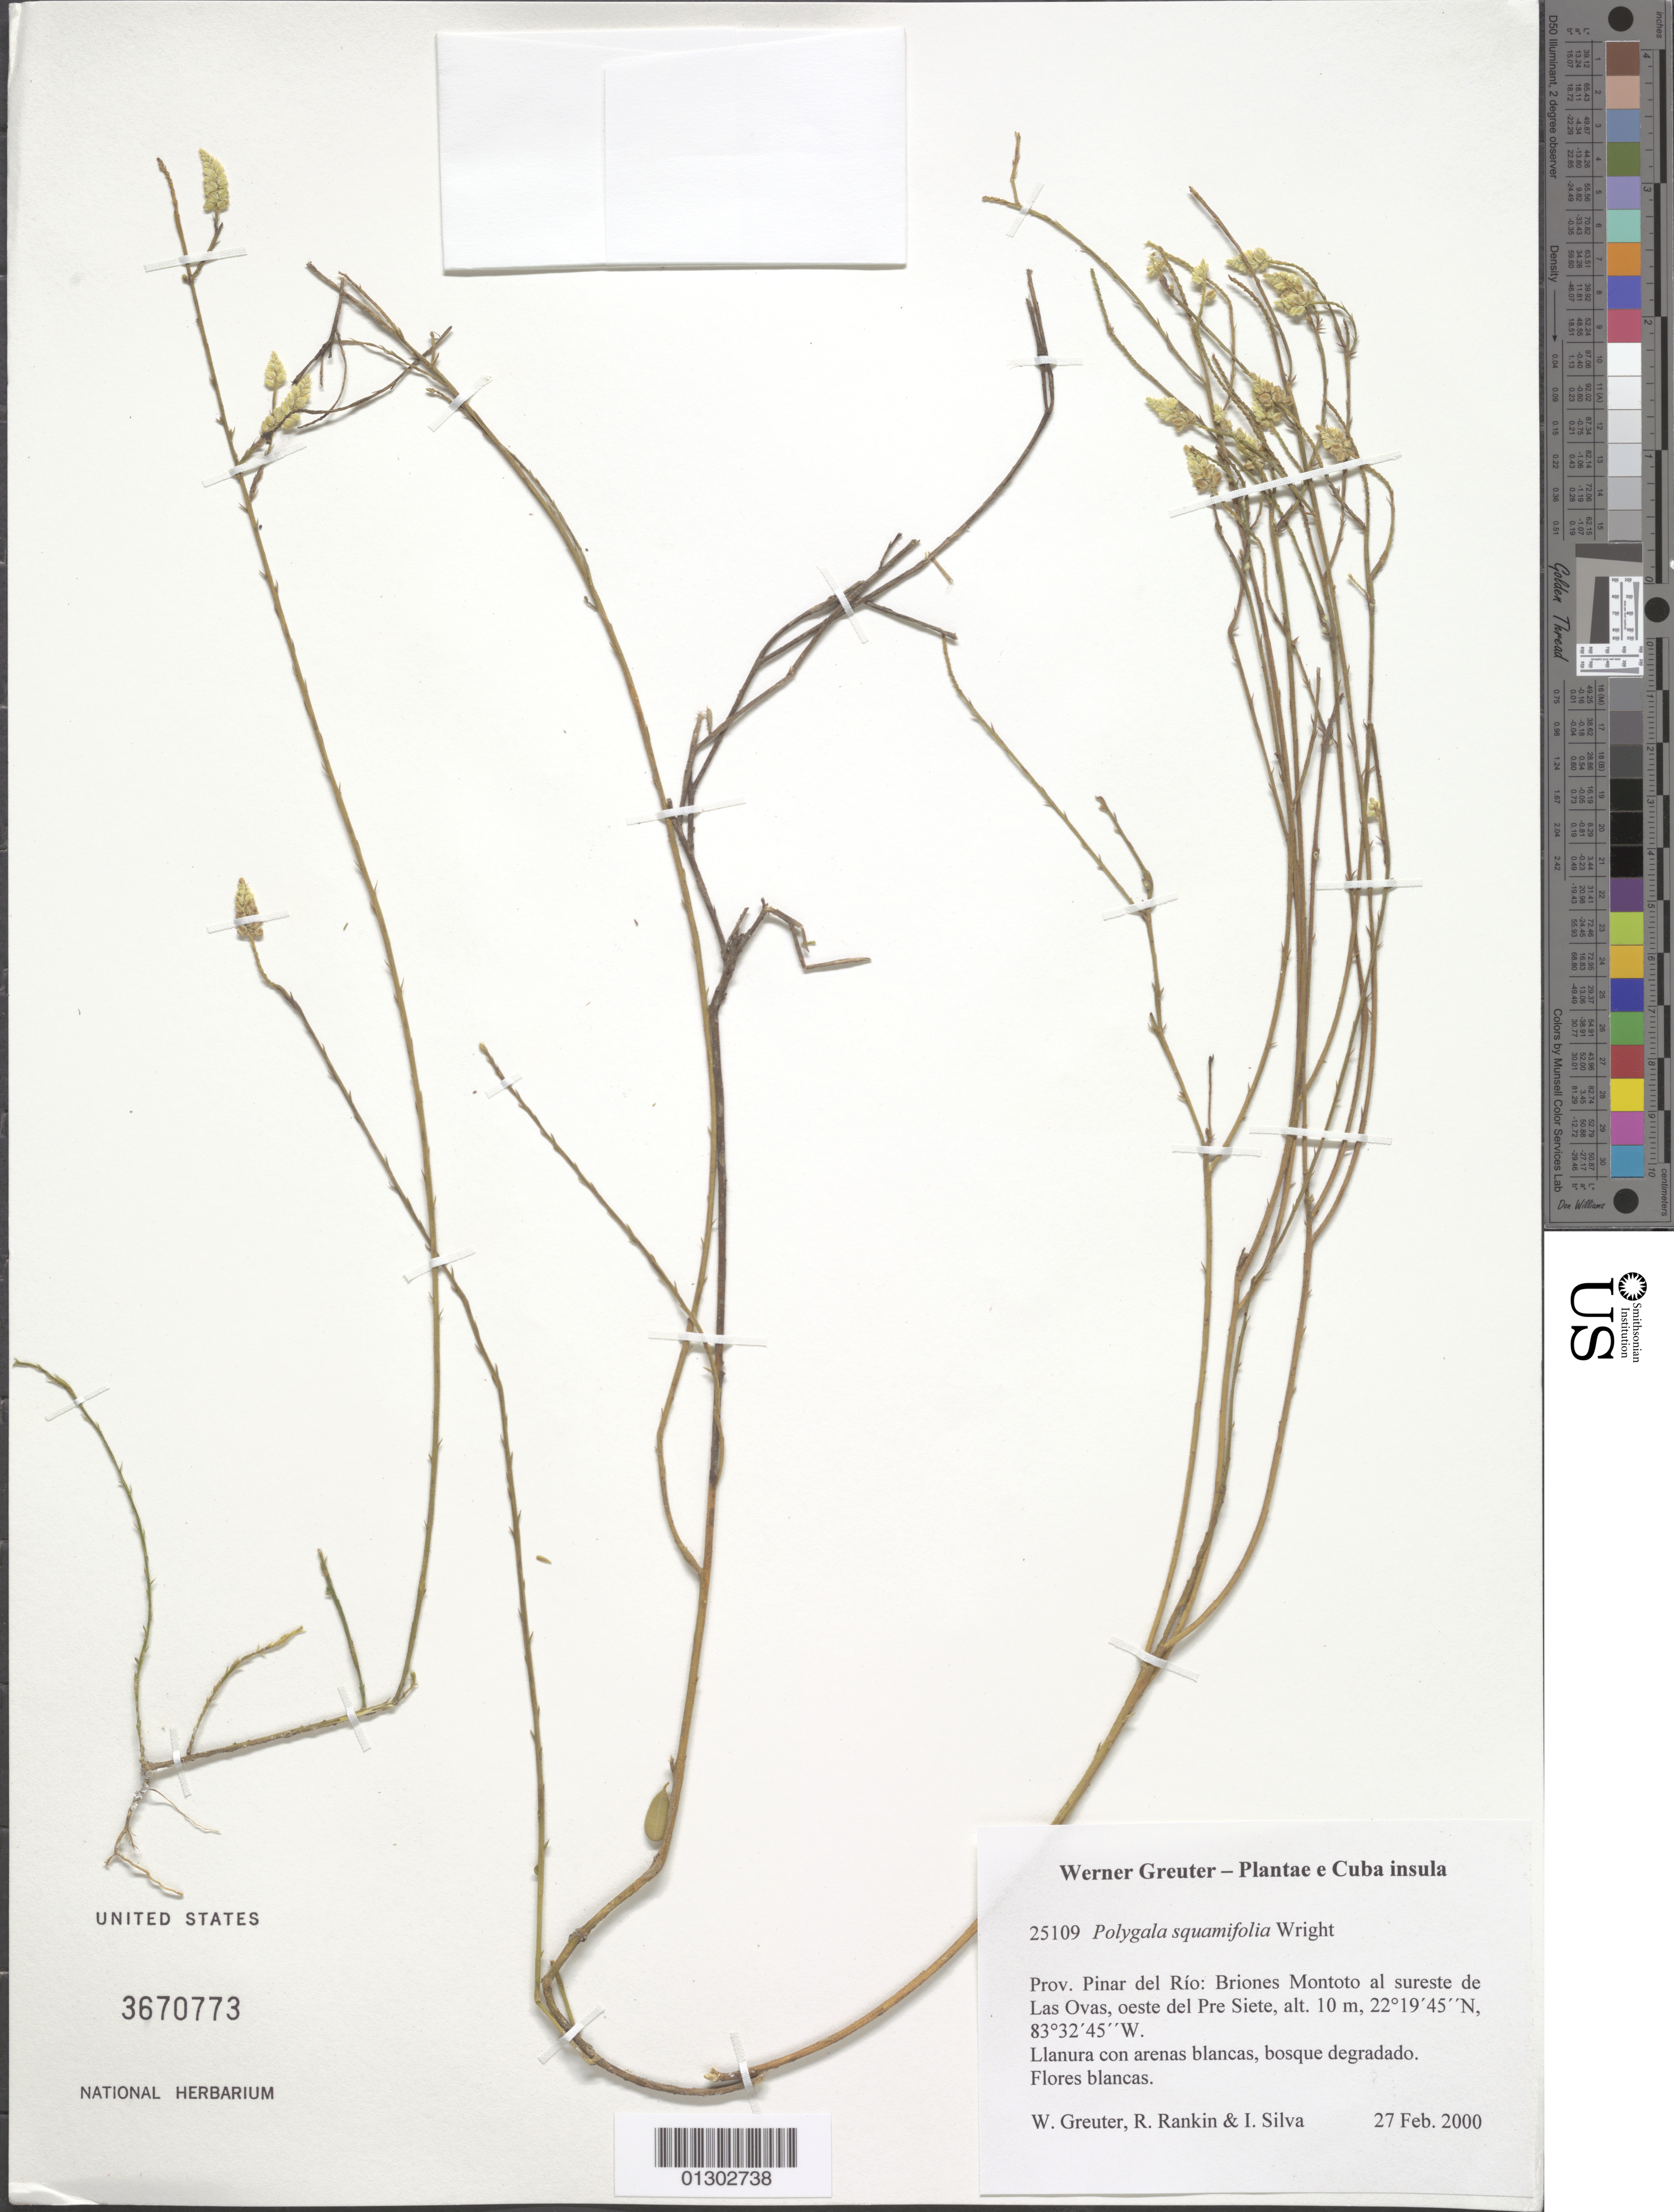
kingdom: Plantae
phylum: Tracheophyta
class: Magnoliopsida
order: Fabales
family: Polygalaceae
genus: Polygala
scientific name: Polygala squamifolia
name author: C. Wright in Griseb.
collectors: W. R. Greuter, R. Rankin Rodriguez & I. Silva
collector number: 25109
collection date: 2000-02-27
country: Cuba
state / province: Pinar del Rio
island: Cuba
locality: Briones Montoto al sureste de Las Ovas, oeste de Pre Siete.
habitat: Llanura con arenas blancas, bosque degradado.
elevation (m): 10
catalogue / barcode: US 3670773